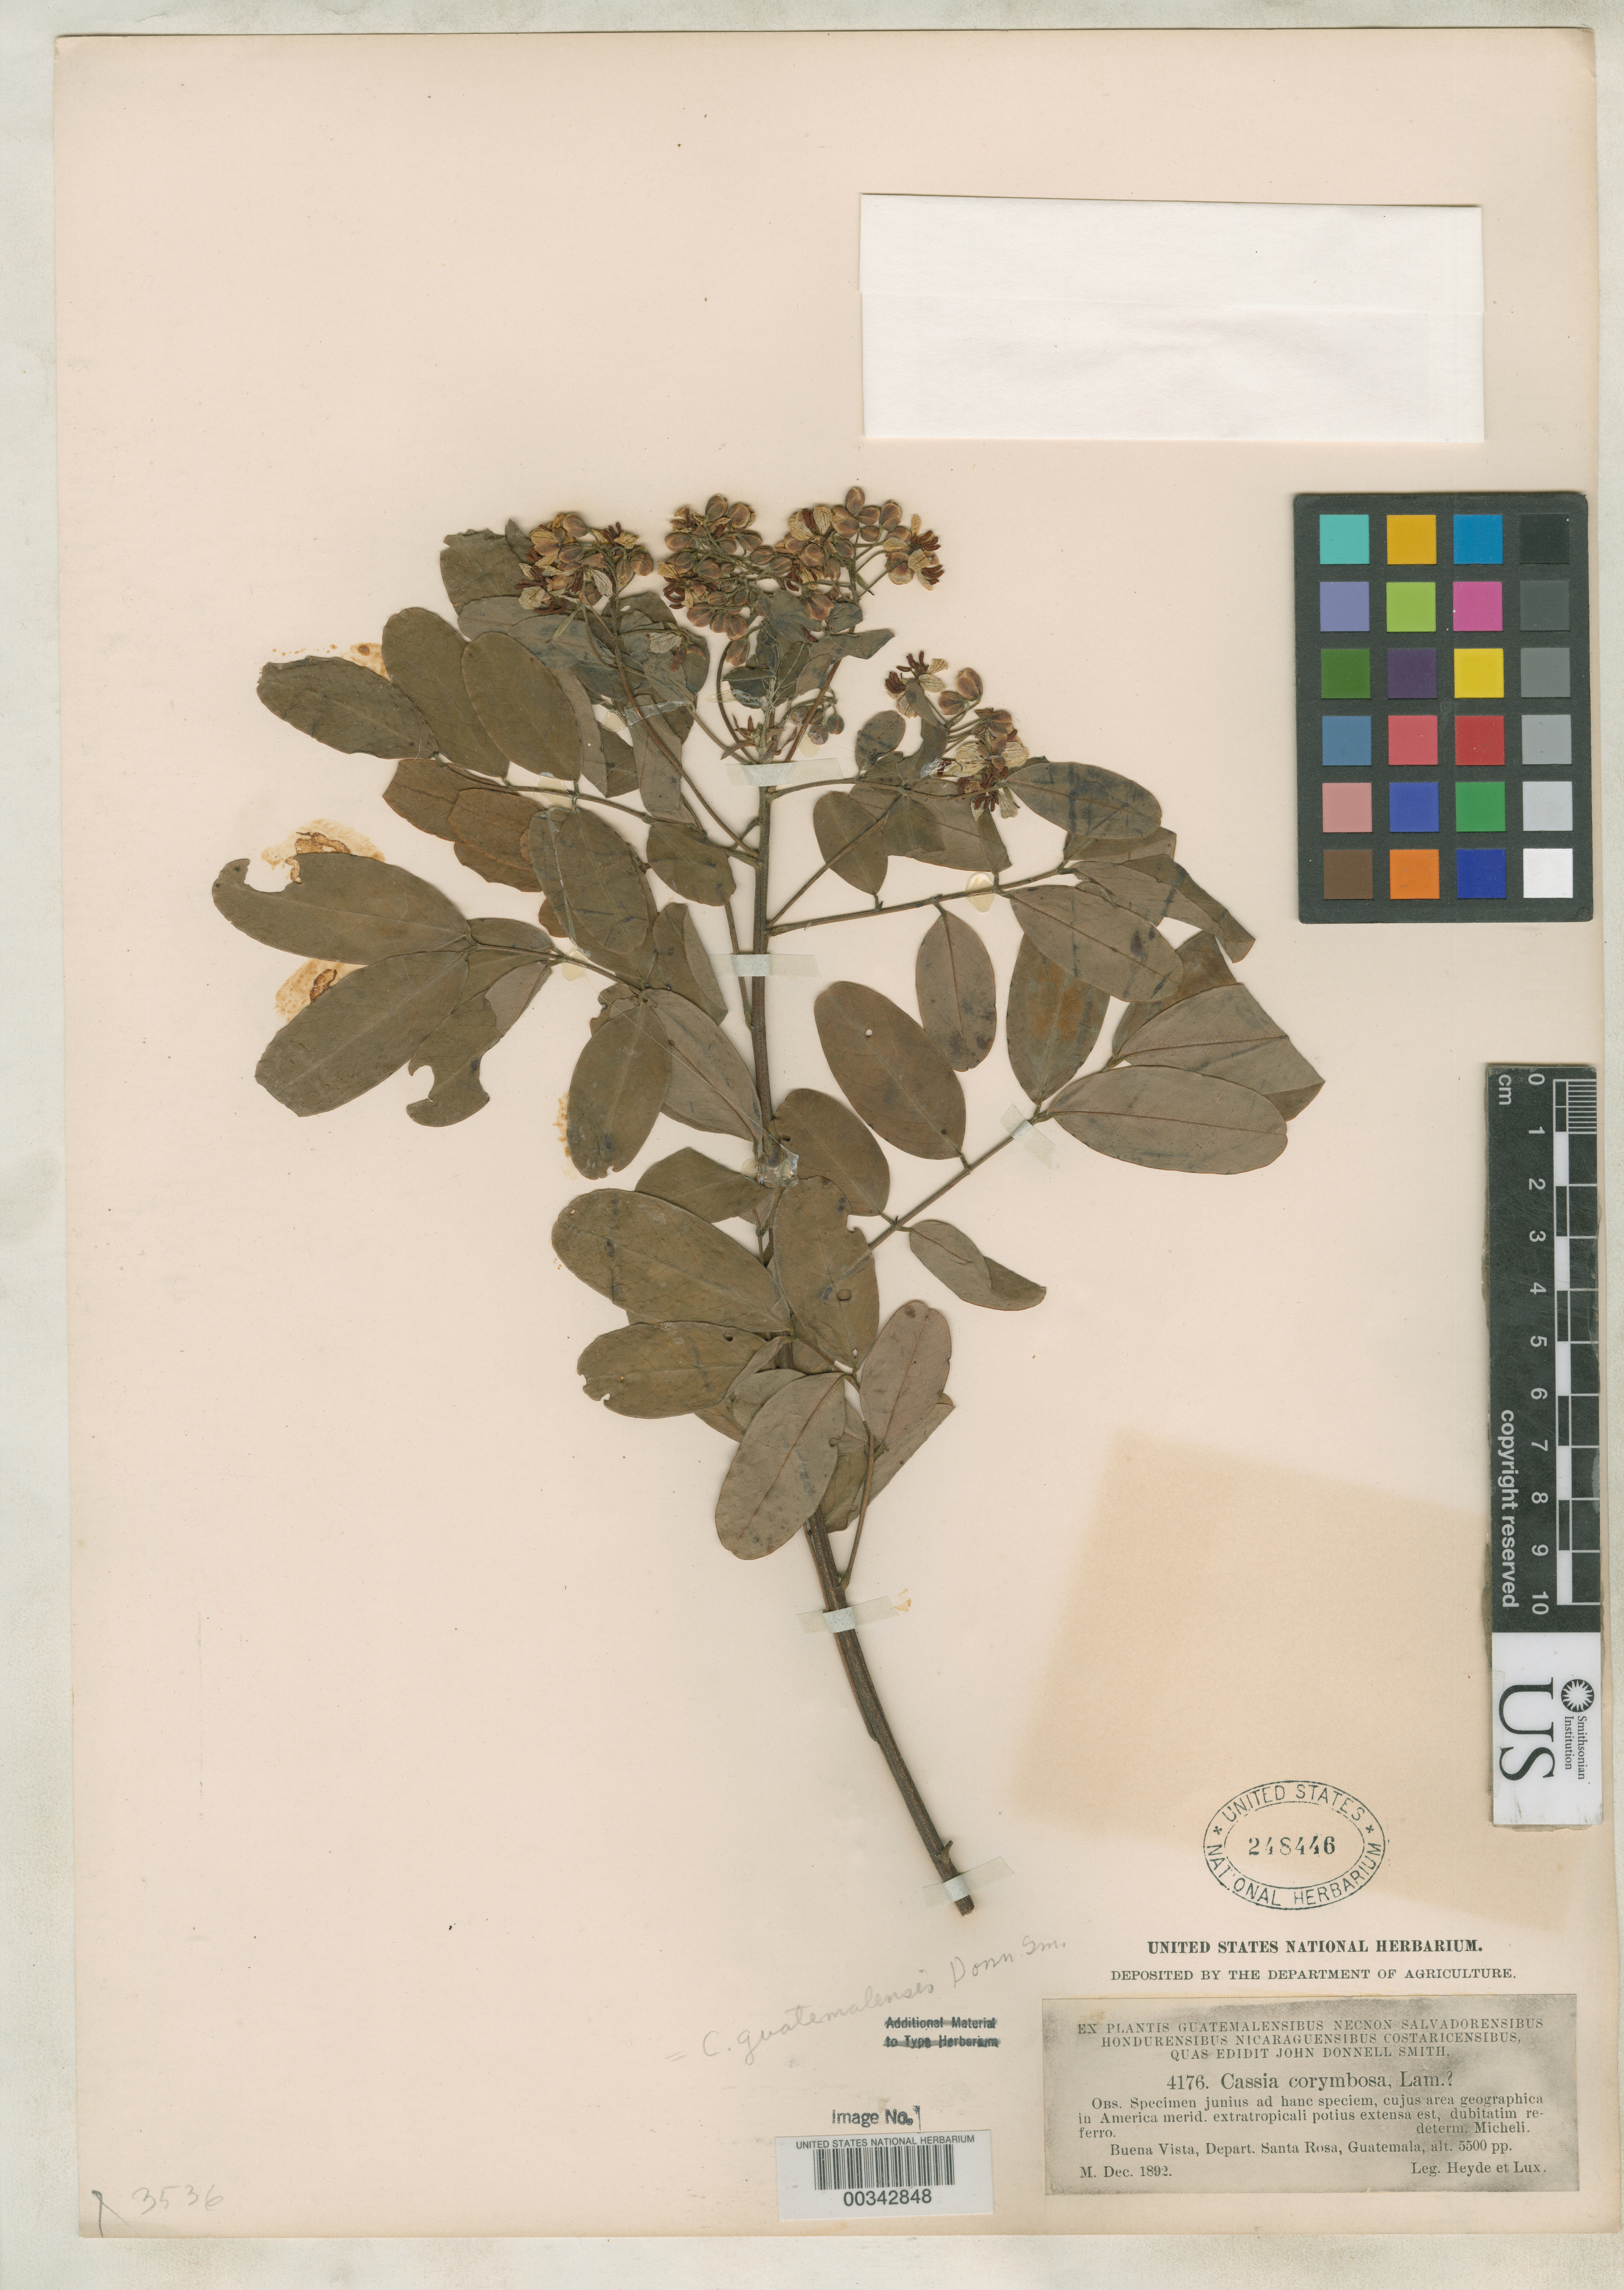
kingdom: Plantae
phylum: Tracheophyta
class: Magnoliopsida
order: Fabales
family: Fabaceae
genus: Cassia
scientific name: Cassia guatemalensis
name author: Donn. Sm.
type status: Syntype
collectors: E. T. Heyde & E. Lux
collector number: J.D.S. 4176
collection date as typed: Dec 1892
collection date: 1892-12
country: Guatemala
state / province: Santa Rosa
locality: Buena Vista.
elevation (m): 1676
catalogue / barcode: US 248446